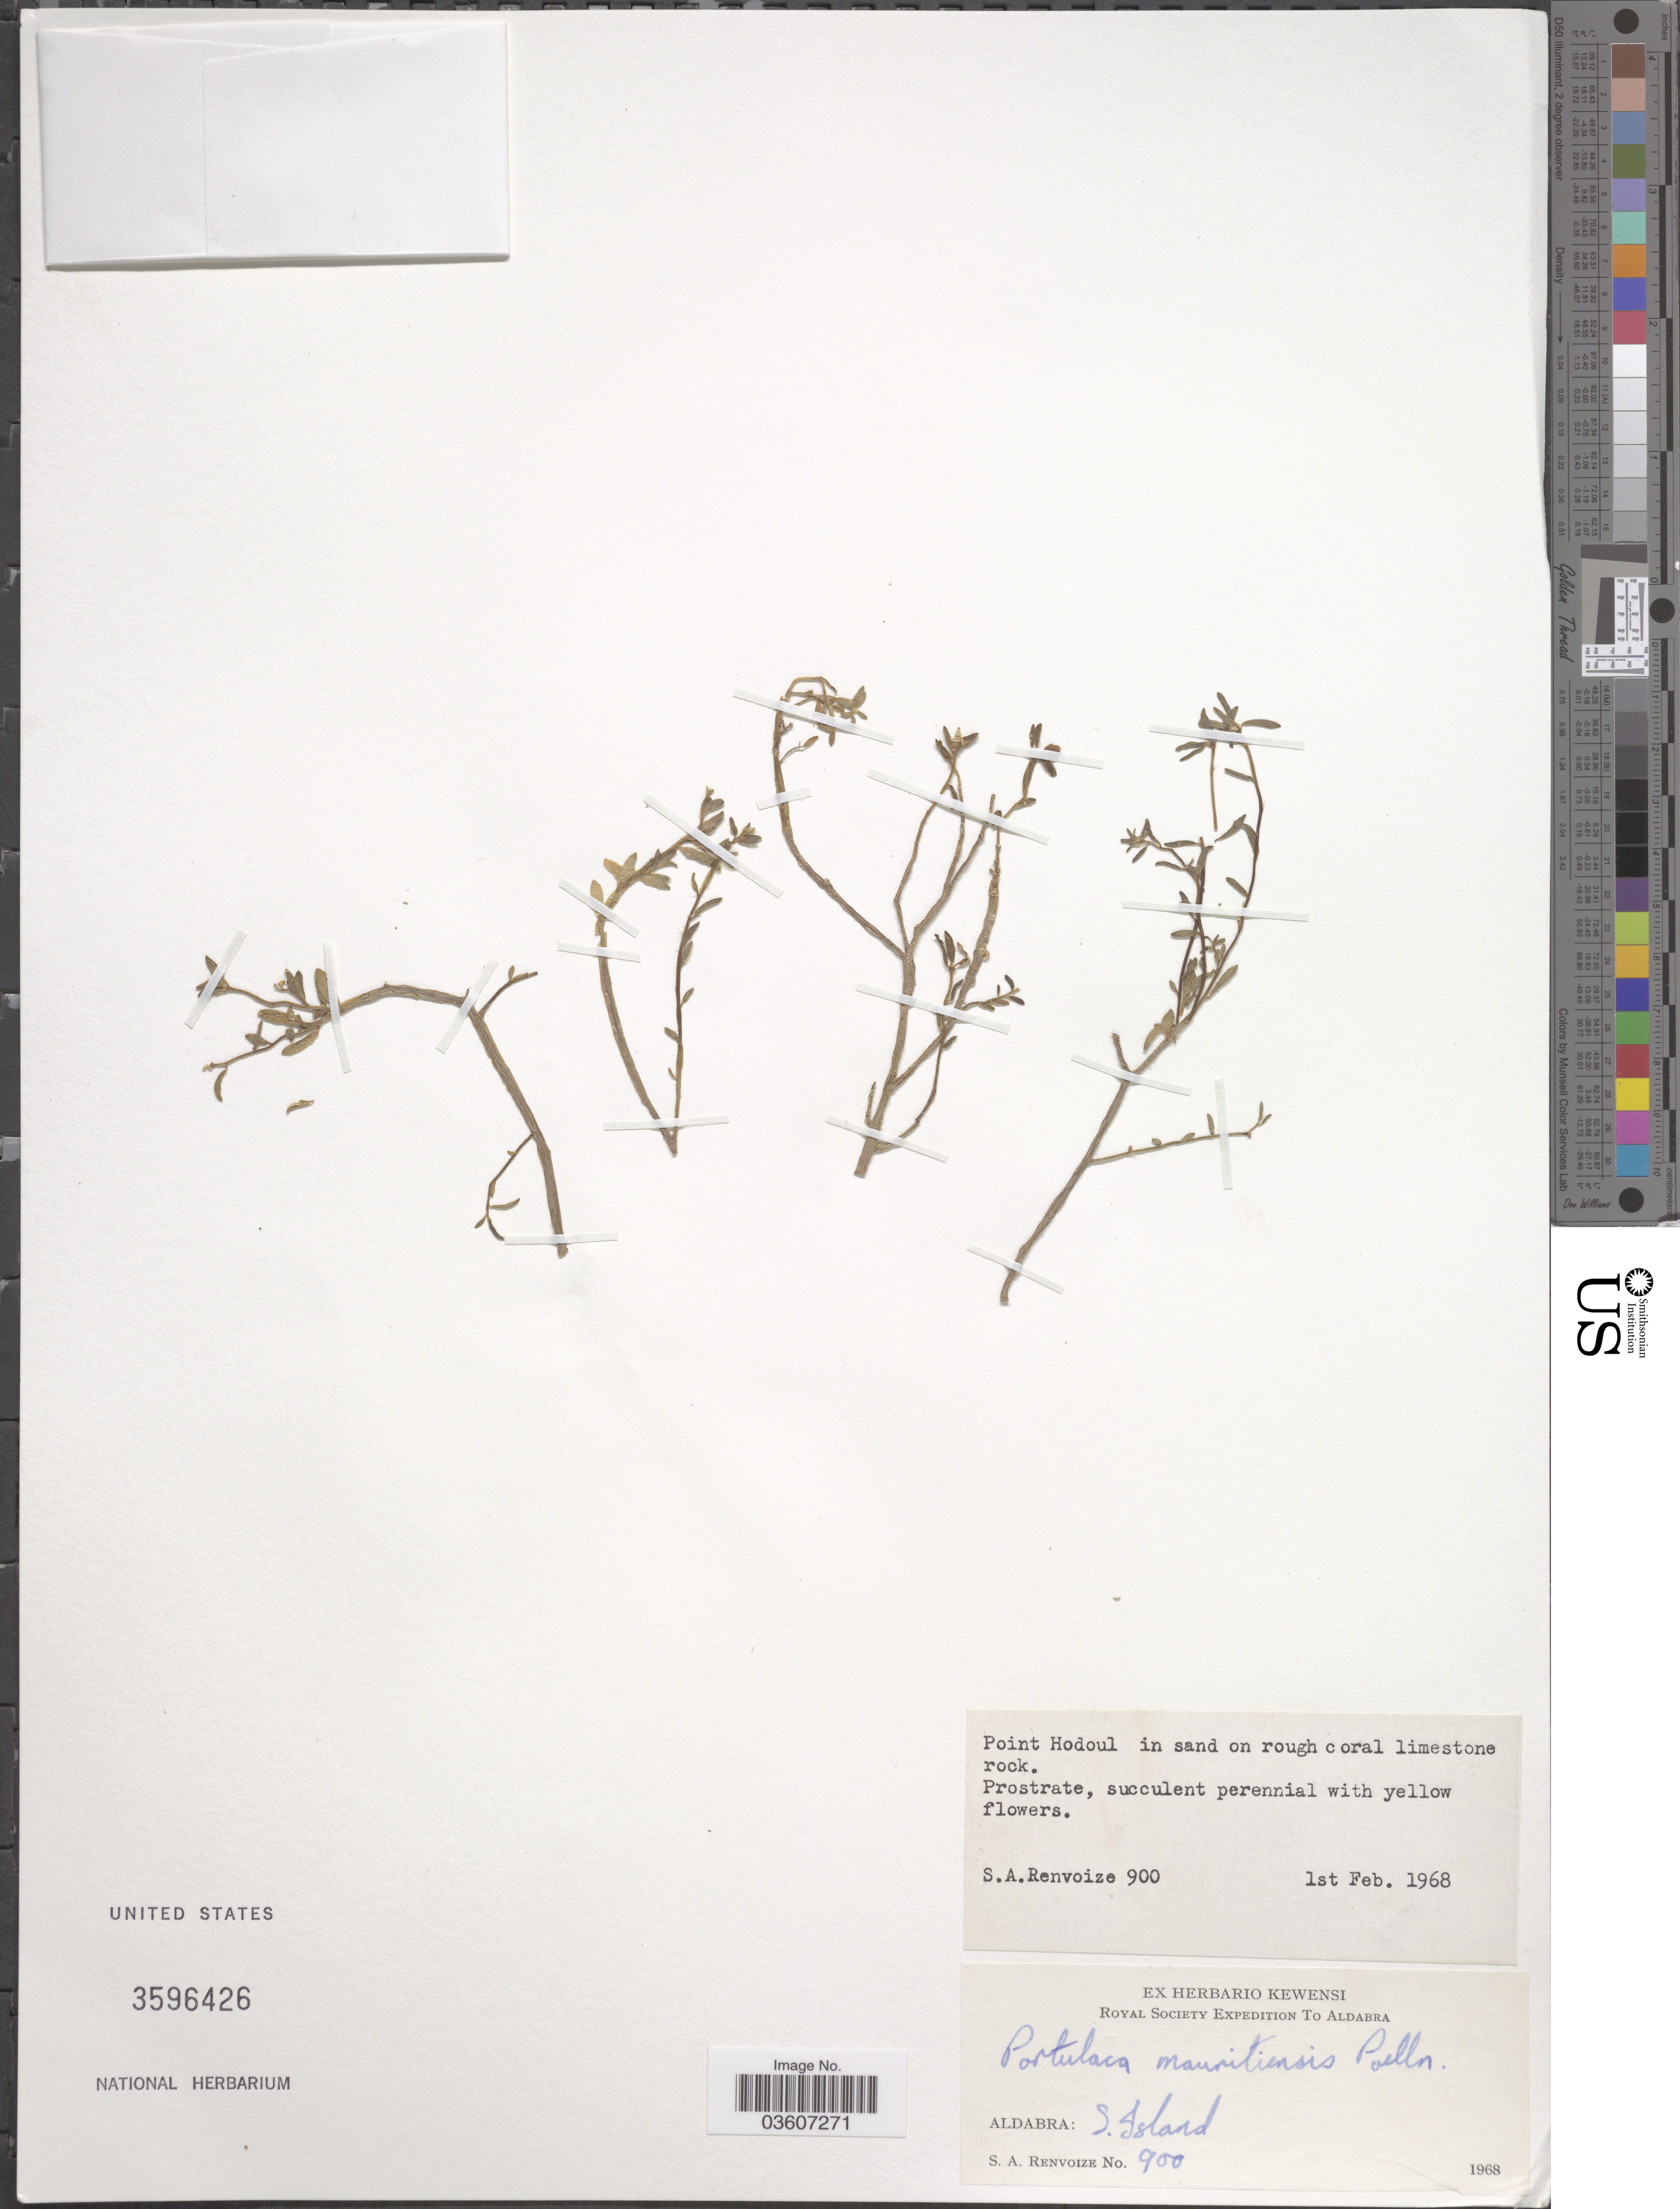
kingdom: Plantae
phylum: Tracheophyta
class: Magnoliopsida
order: Caryophyllales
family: Portulacaceae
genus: Portulaca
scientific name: Portulaca mauritiensis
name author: Poelln.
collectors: S. A. Renvoize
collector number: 900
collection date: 1968-02-01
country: Seychelles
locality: Point Hodoul. Aldabra: S. Island.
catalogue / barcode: US 3596426